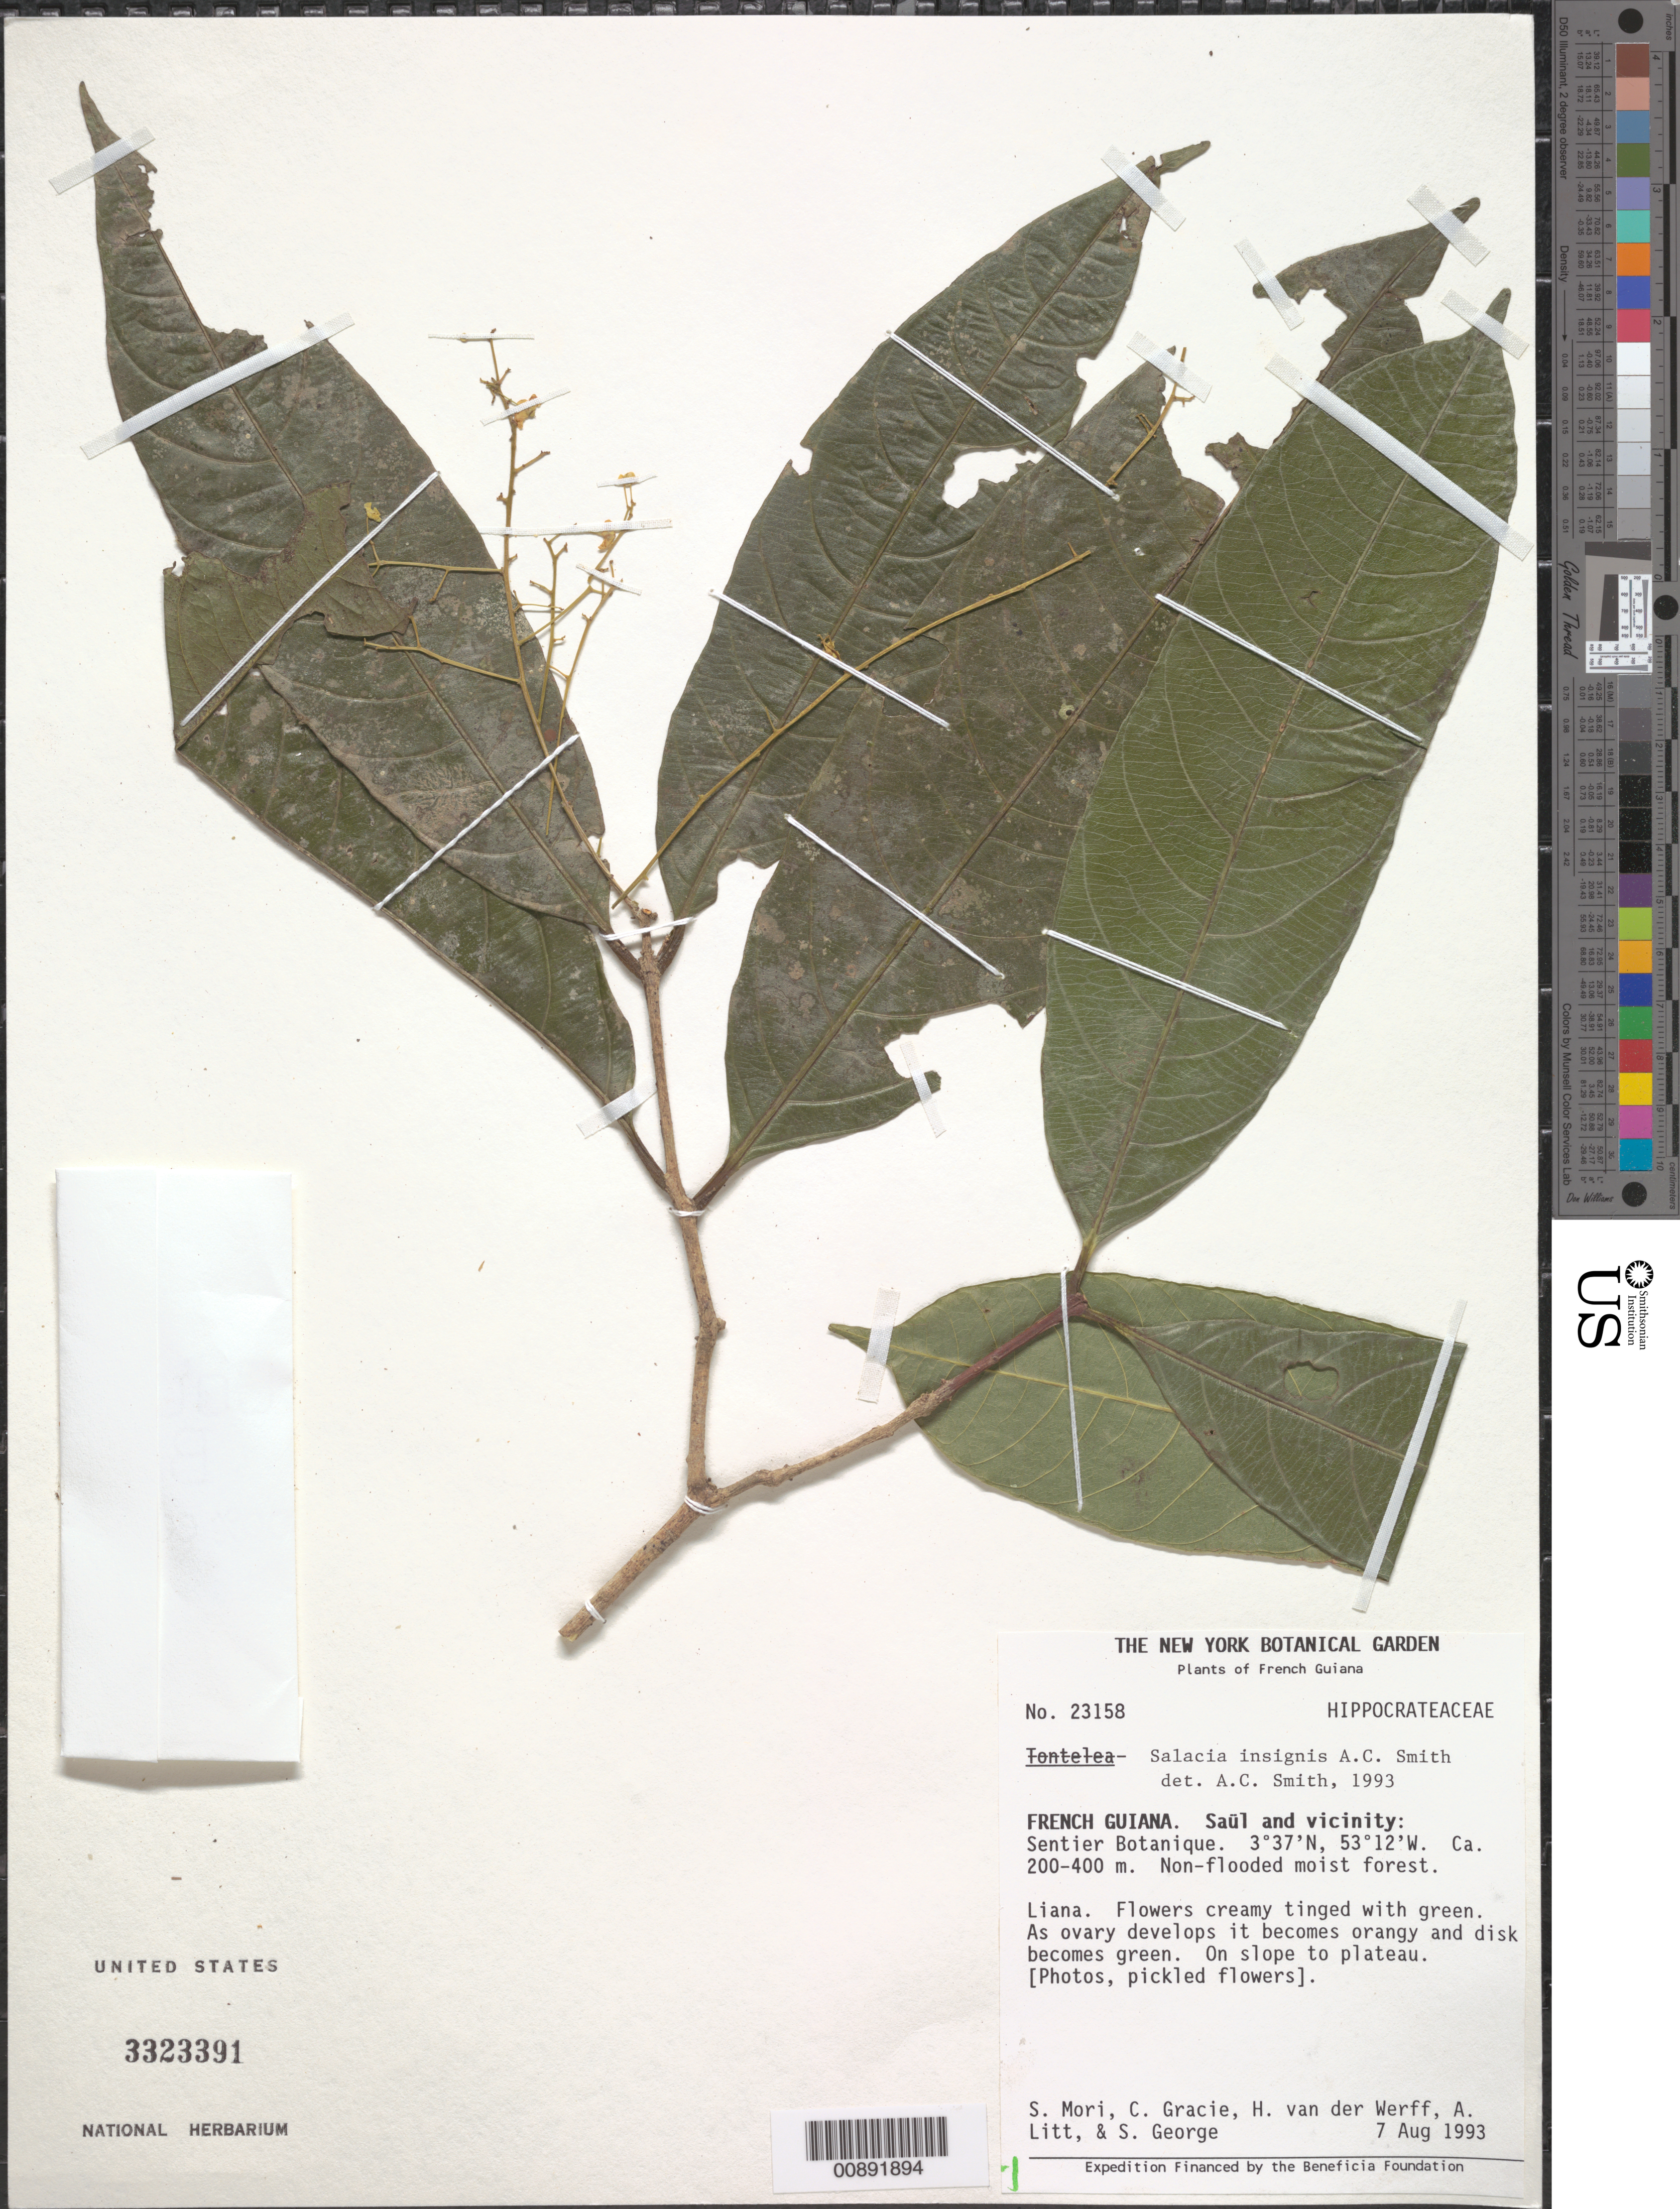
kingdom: Plantae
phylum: Tracheophyta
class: Magnoliopsida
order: Celastrales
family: Celastraceae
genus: Salacia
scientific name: Salacia insignis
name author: A.C. Sm.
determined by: Smith, A. C.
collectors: S. Mori, C. A. Gracie, H. van der Werff, A. Litt & S. George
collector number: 23158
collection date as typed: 7-Aug-93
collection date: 1993-08-07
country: French Guiana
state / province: Saint-Laurent-du-Maroni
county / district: Saül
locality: Saül and vic., Sentier Botanique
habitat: Non-flooded moist forest; on slope to plateau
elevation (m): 200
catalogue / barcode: US 3323391